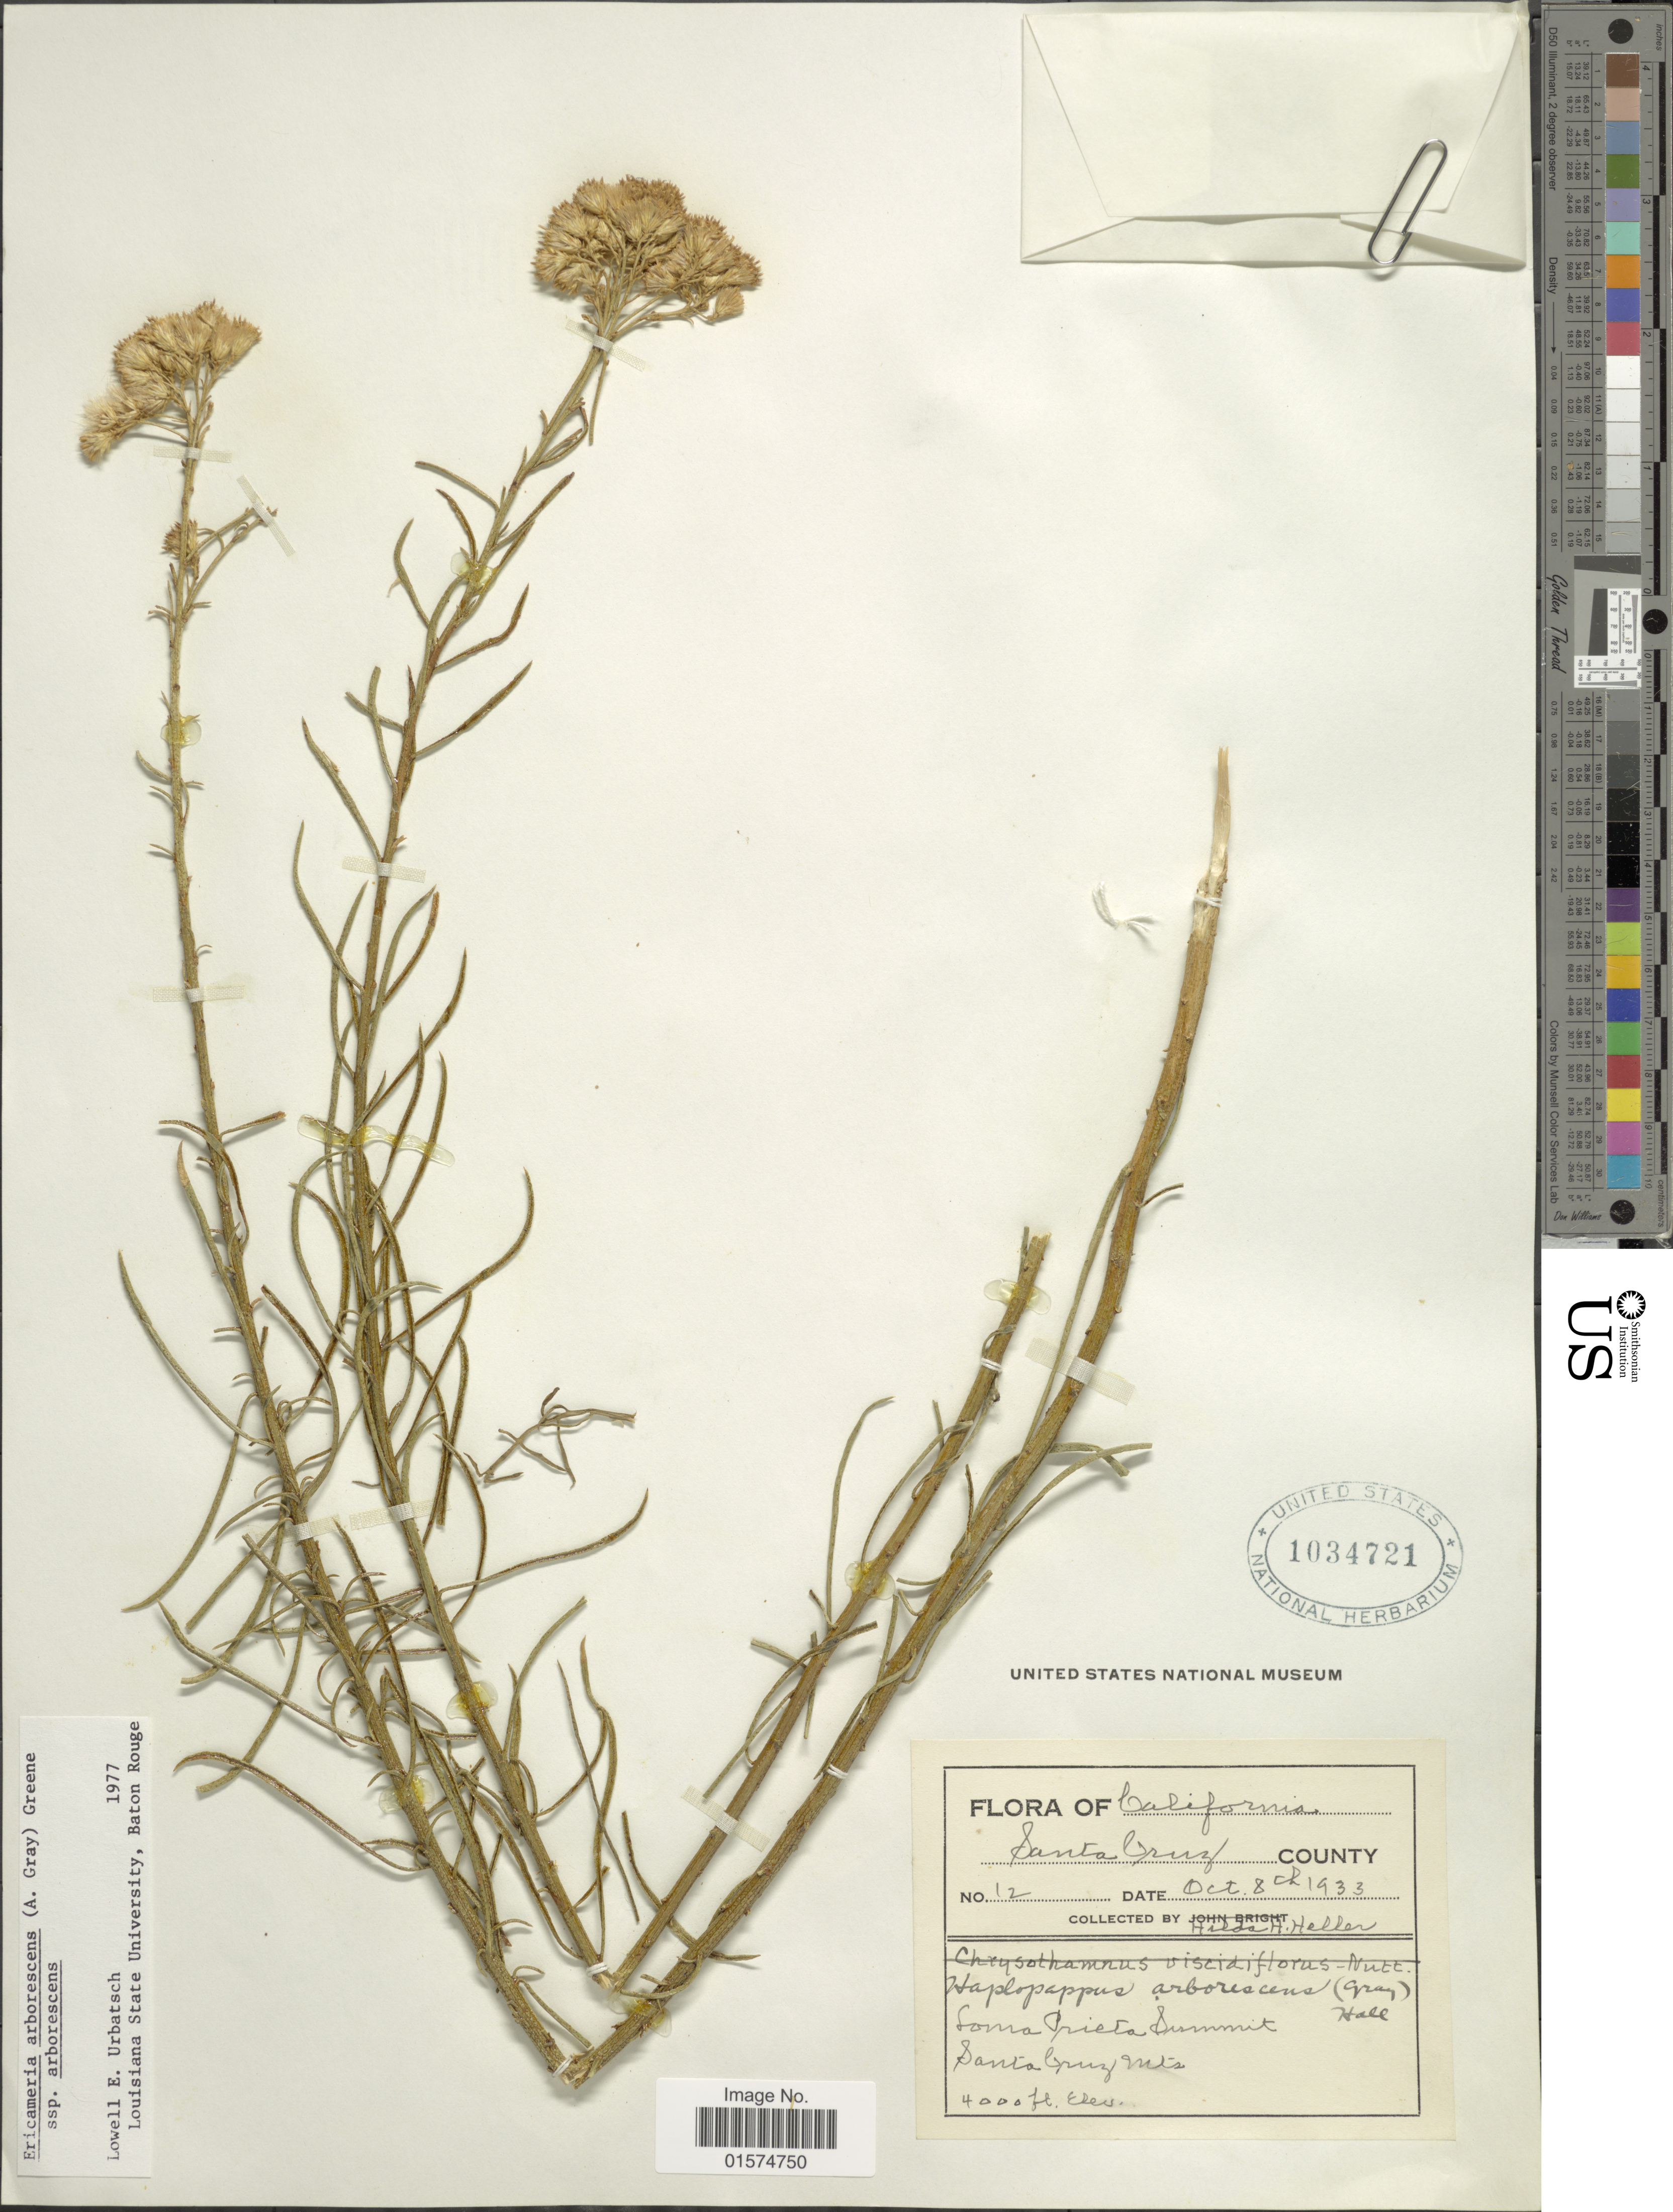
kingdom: Plantae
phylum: Tracheophyta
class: Magnoliopsida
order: Asterales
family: Asteraceae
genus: Ericameria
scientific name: Ericameria arborescens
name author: (A. Gray) Greene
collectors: H. H. Heller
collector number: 12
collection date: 1933-10-08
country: United States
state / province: California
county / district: Santa Cruz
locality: Santa Cruz County. Loma Prieta Summit. Santa Cruz Mts.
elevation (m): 1219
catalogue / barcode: US 1034721